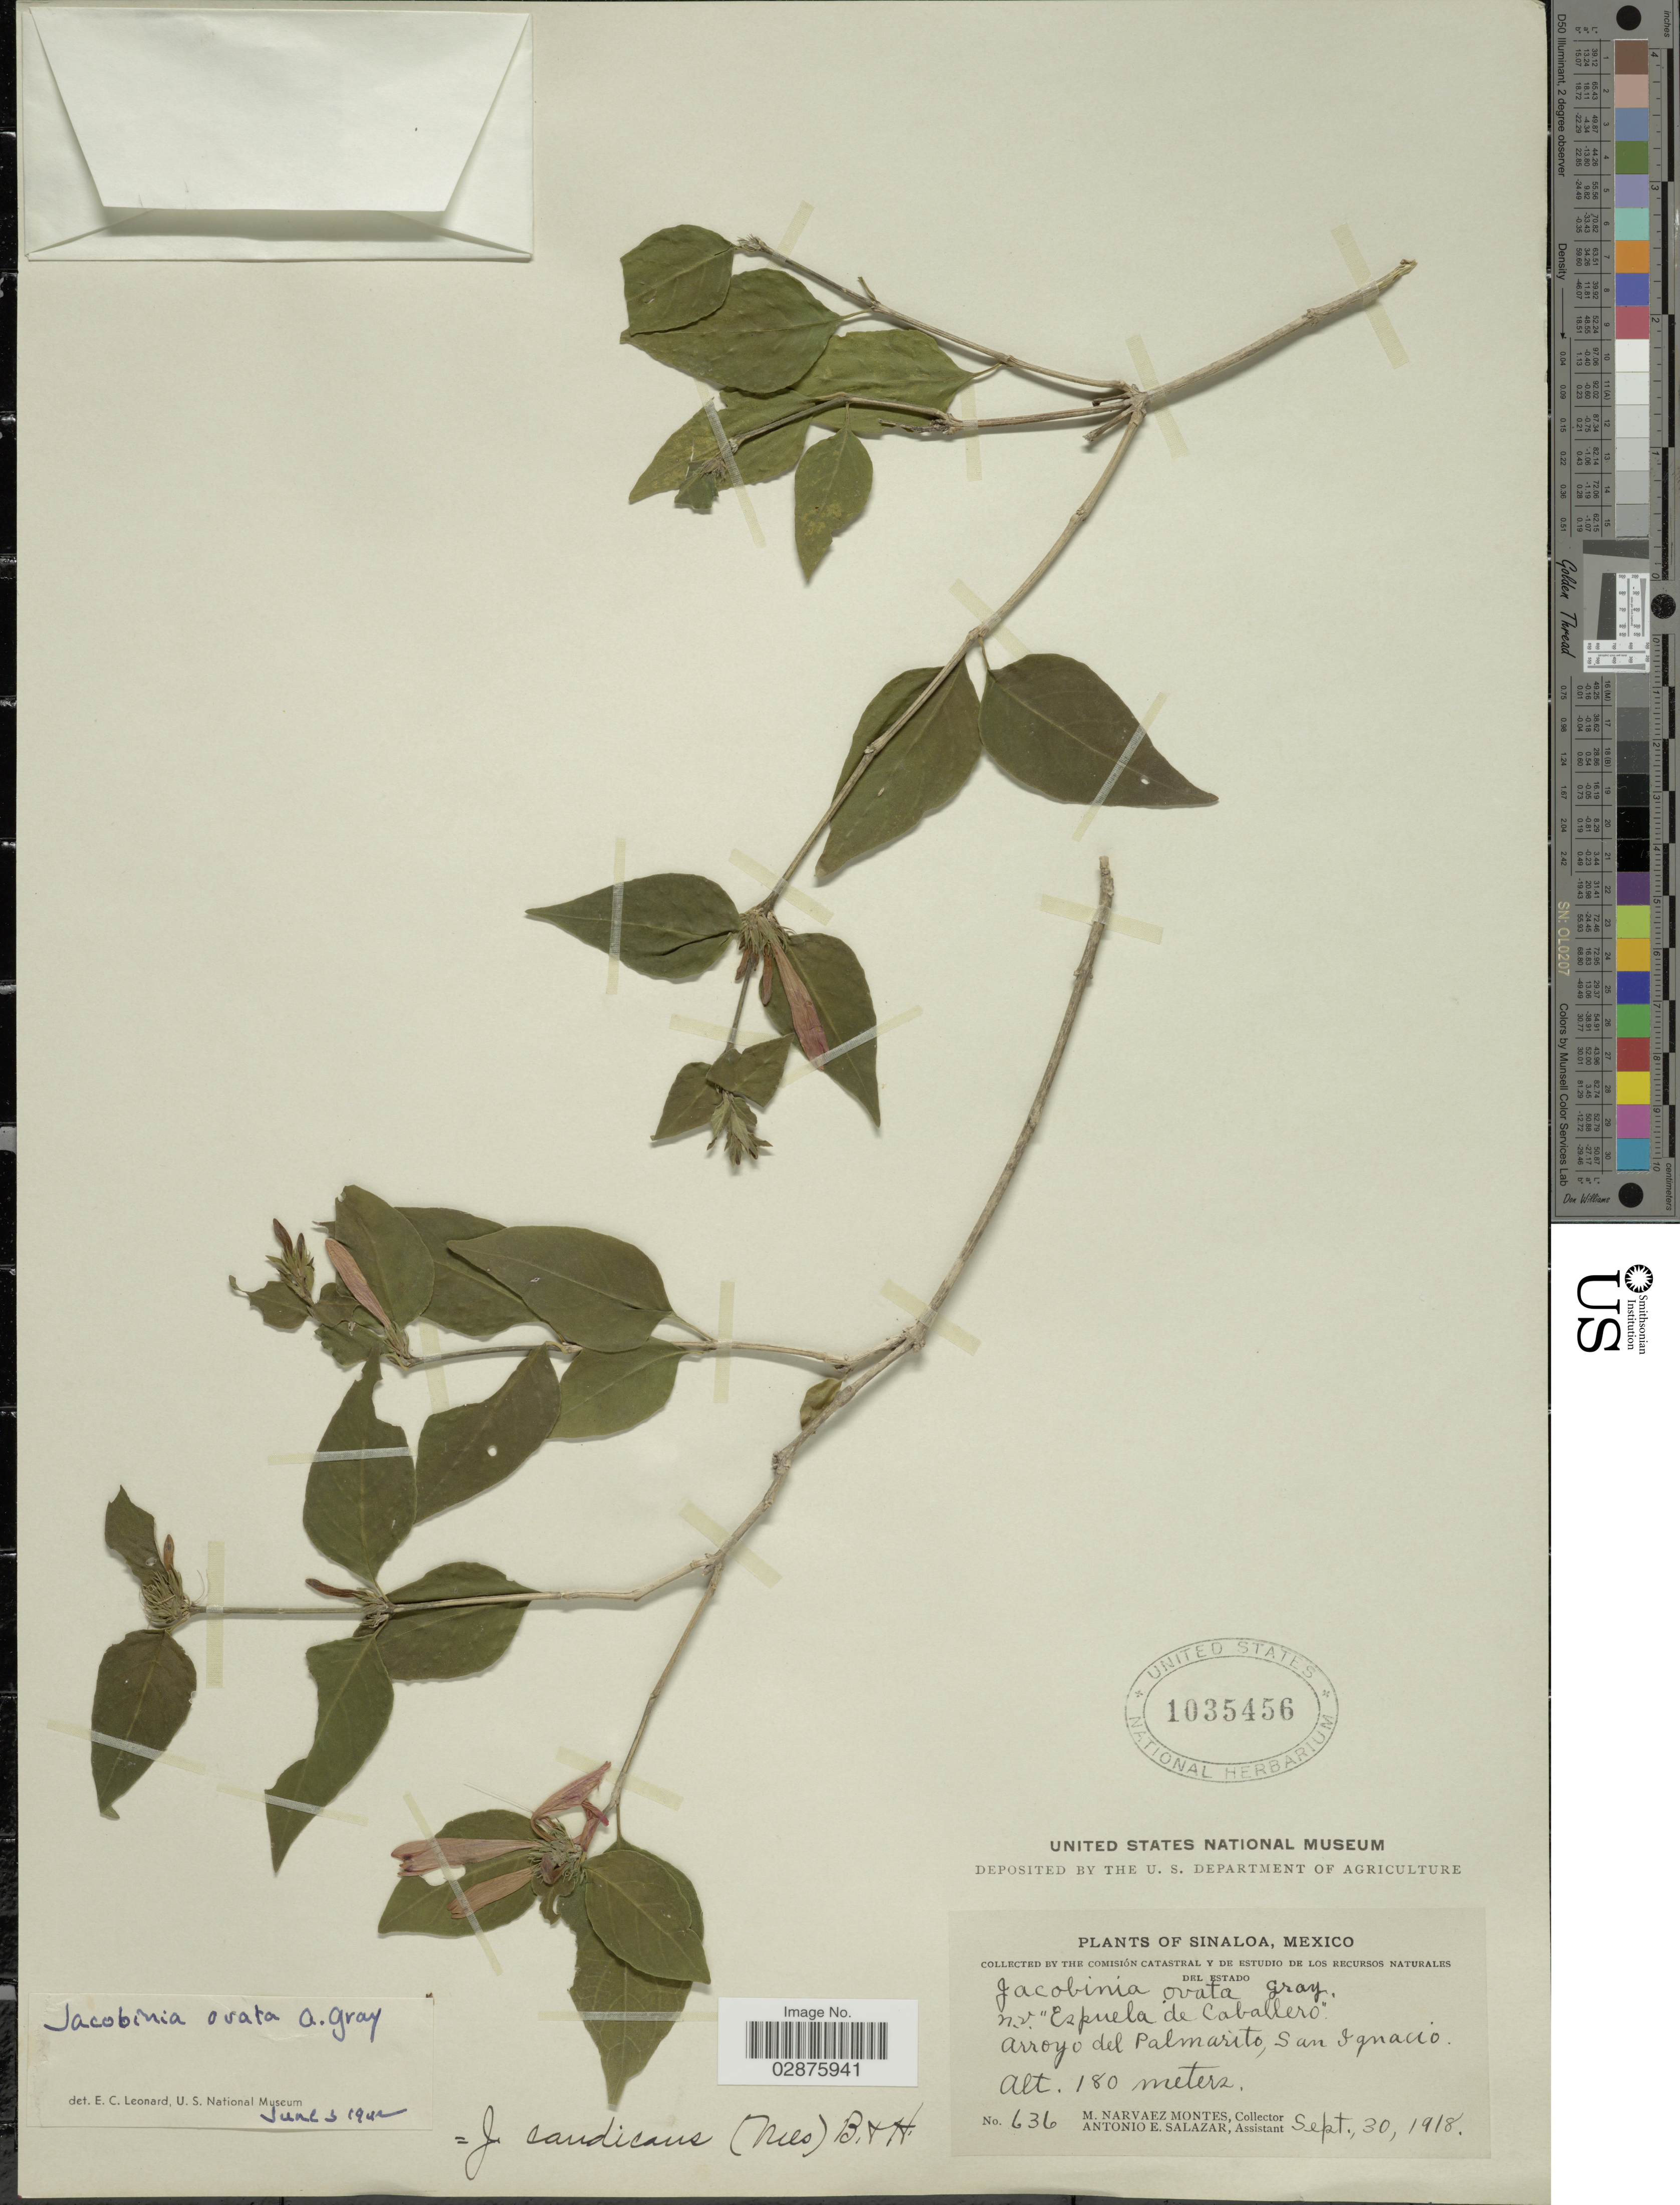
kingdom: Plantae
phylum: Tracheophyta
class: Magnoliopsida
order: Lamiales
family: Acanthaceae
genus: Justicia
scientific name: Justicia candicans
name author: (Nees) L.D. Benson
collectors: M. Narvaez-Montes & A. E. Salazar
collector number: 636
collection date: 1918-09-30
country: Mexico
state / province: Sinaloa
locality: Arroyo del Palmarito, San Ignacio.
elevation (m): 180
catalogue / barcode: US 1035456